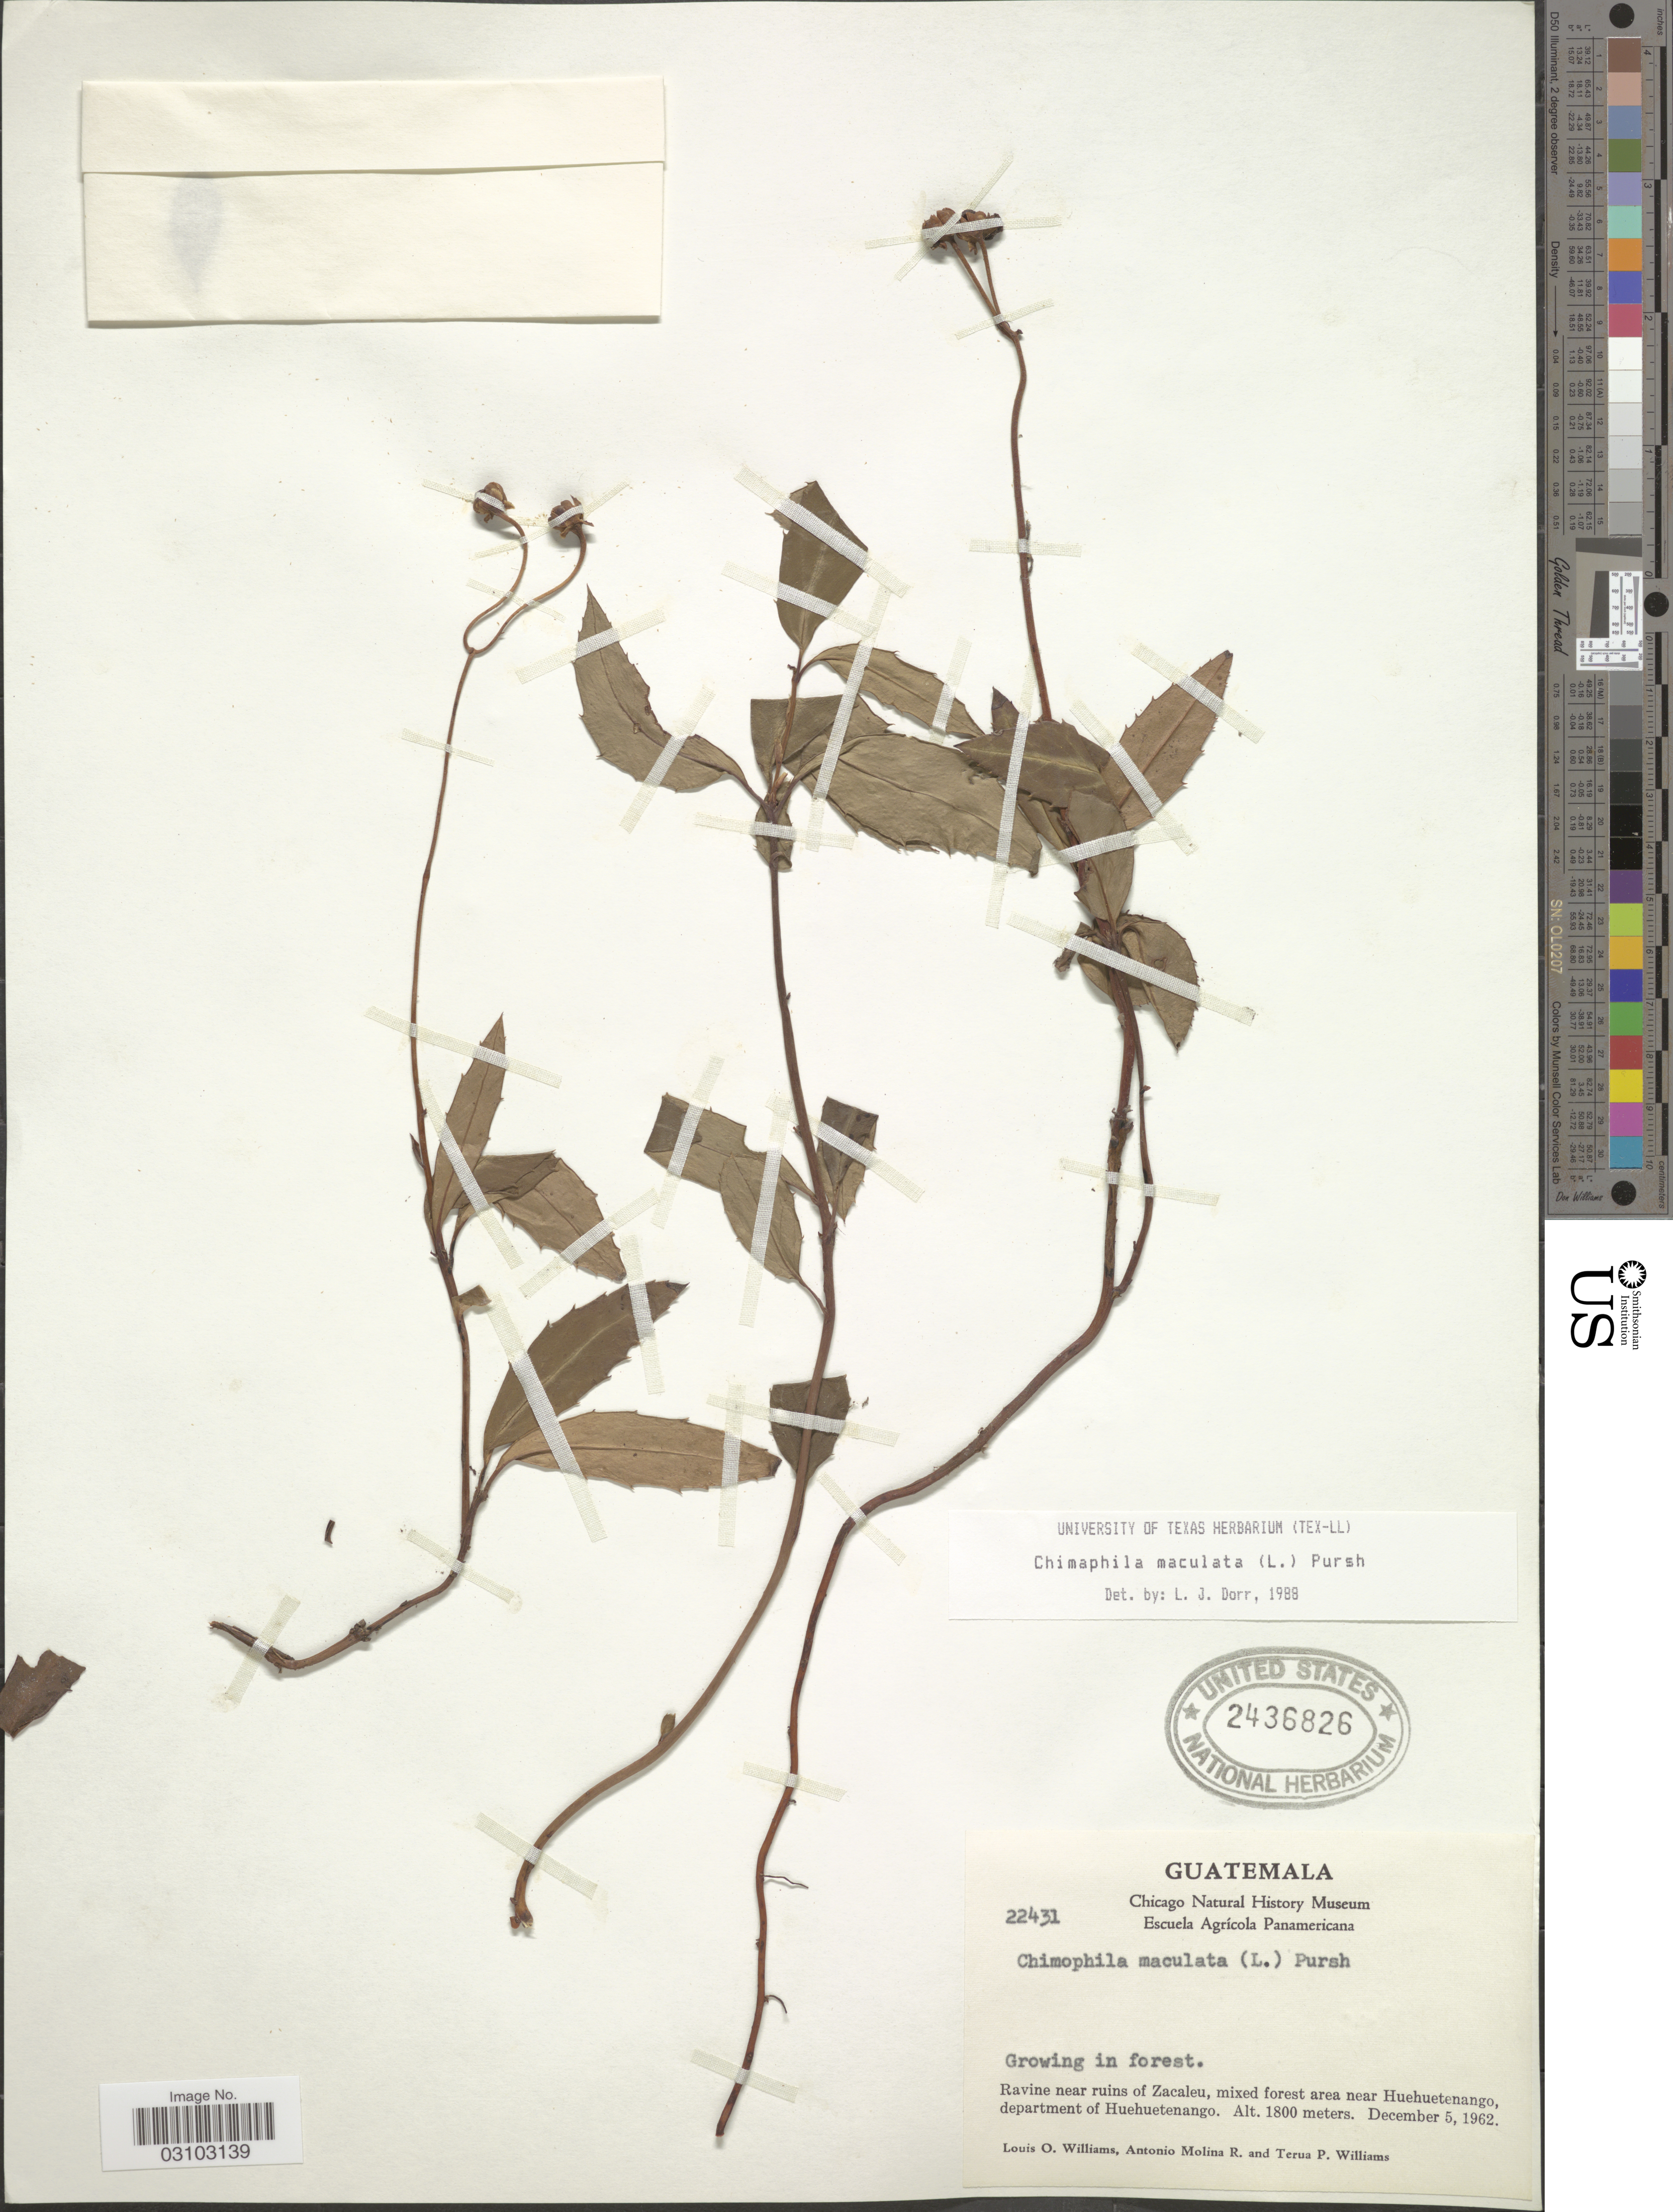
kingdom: Plantae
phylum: Tracheophyta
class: Magnoliopsida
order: Ericales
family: Ericaceae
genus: Chimaphila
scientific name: Chimaphila maculata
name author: (L.) Pursh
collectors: L. O. Williams, A. Molina R. & T. Williams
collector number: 22431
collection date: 1962-12-05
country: Guatemala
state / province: Huehuetenango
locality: Ravine near ruins of Zacaleu, mixed forest area near Huehuetenango, department of Huehuetenango.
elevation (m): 1800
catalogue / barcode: US 2436826